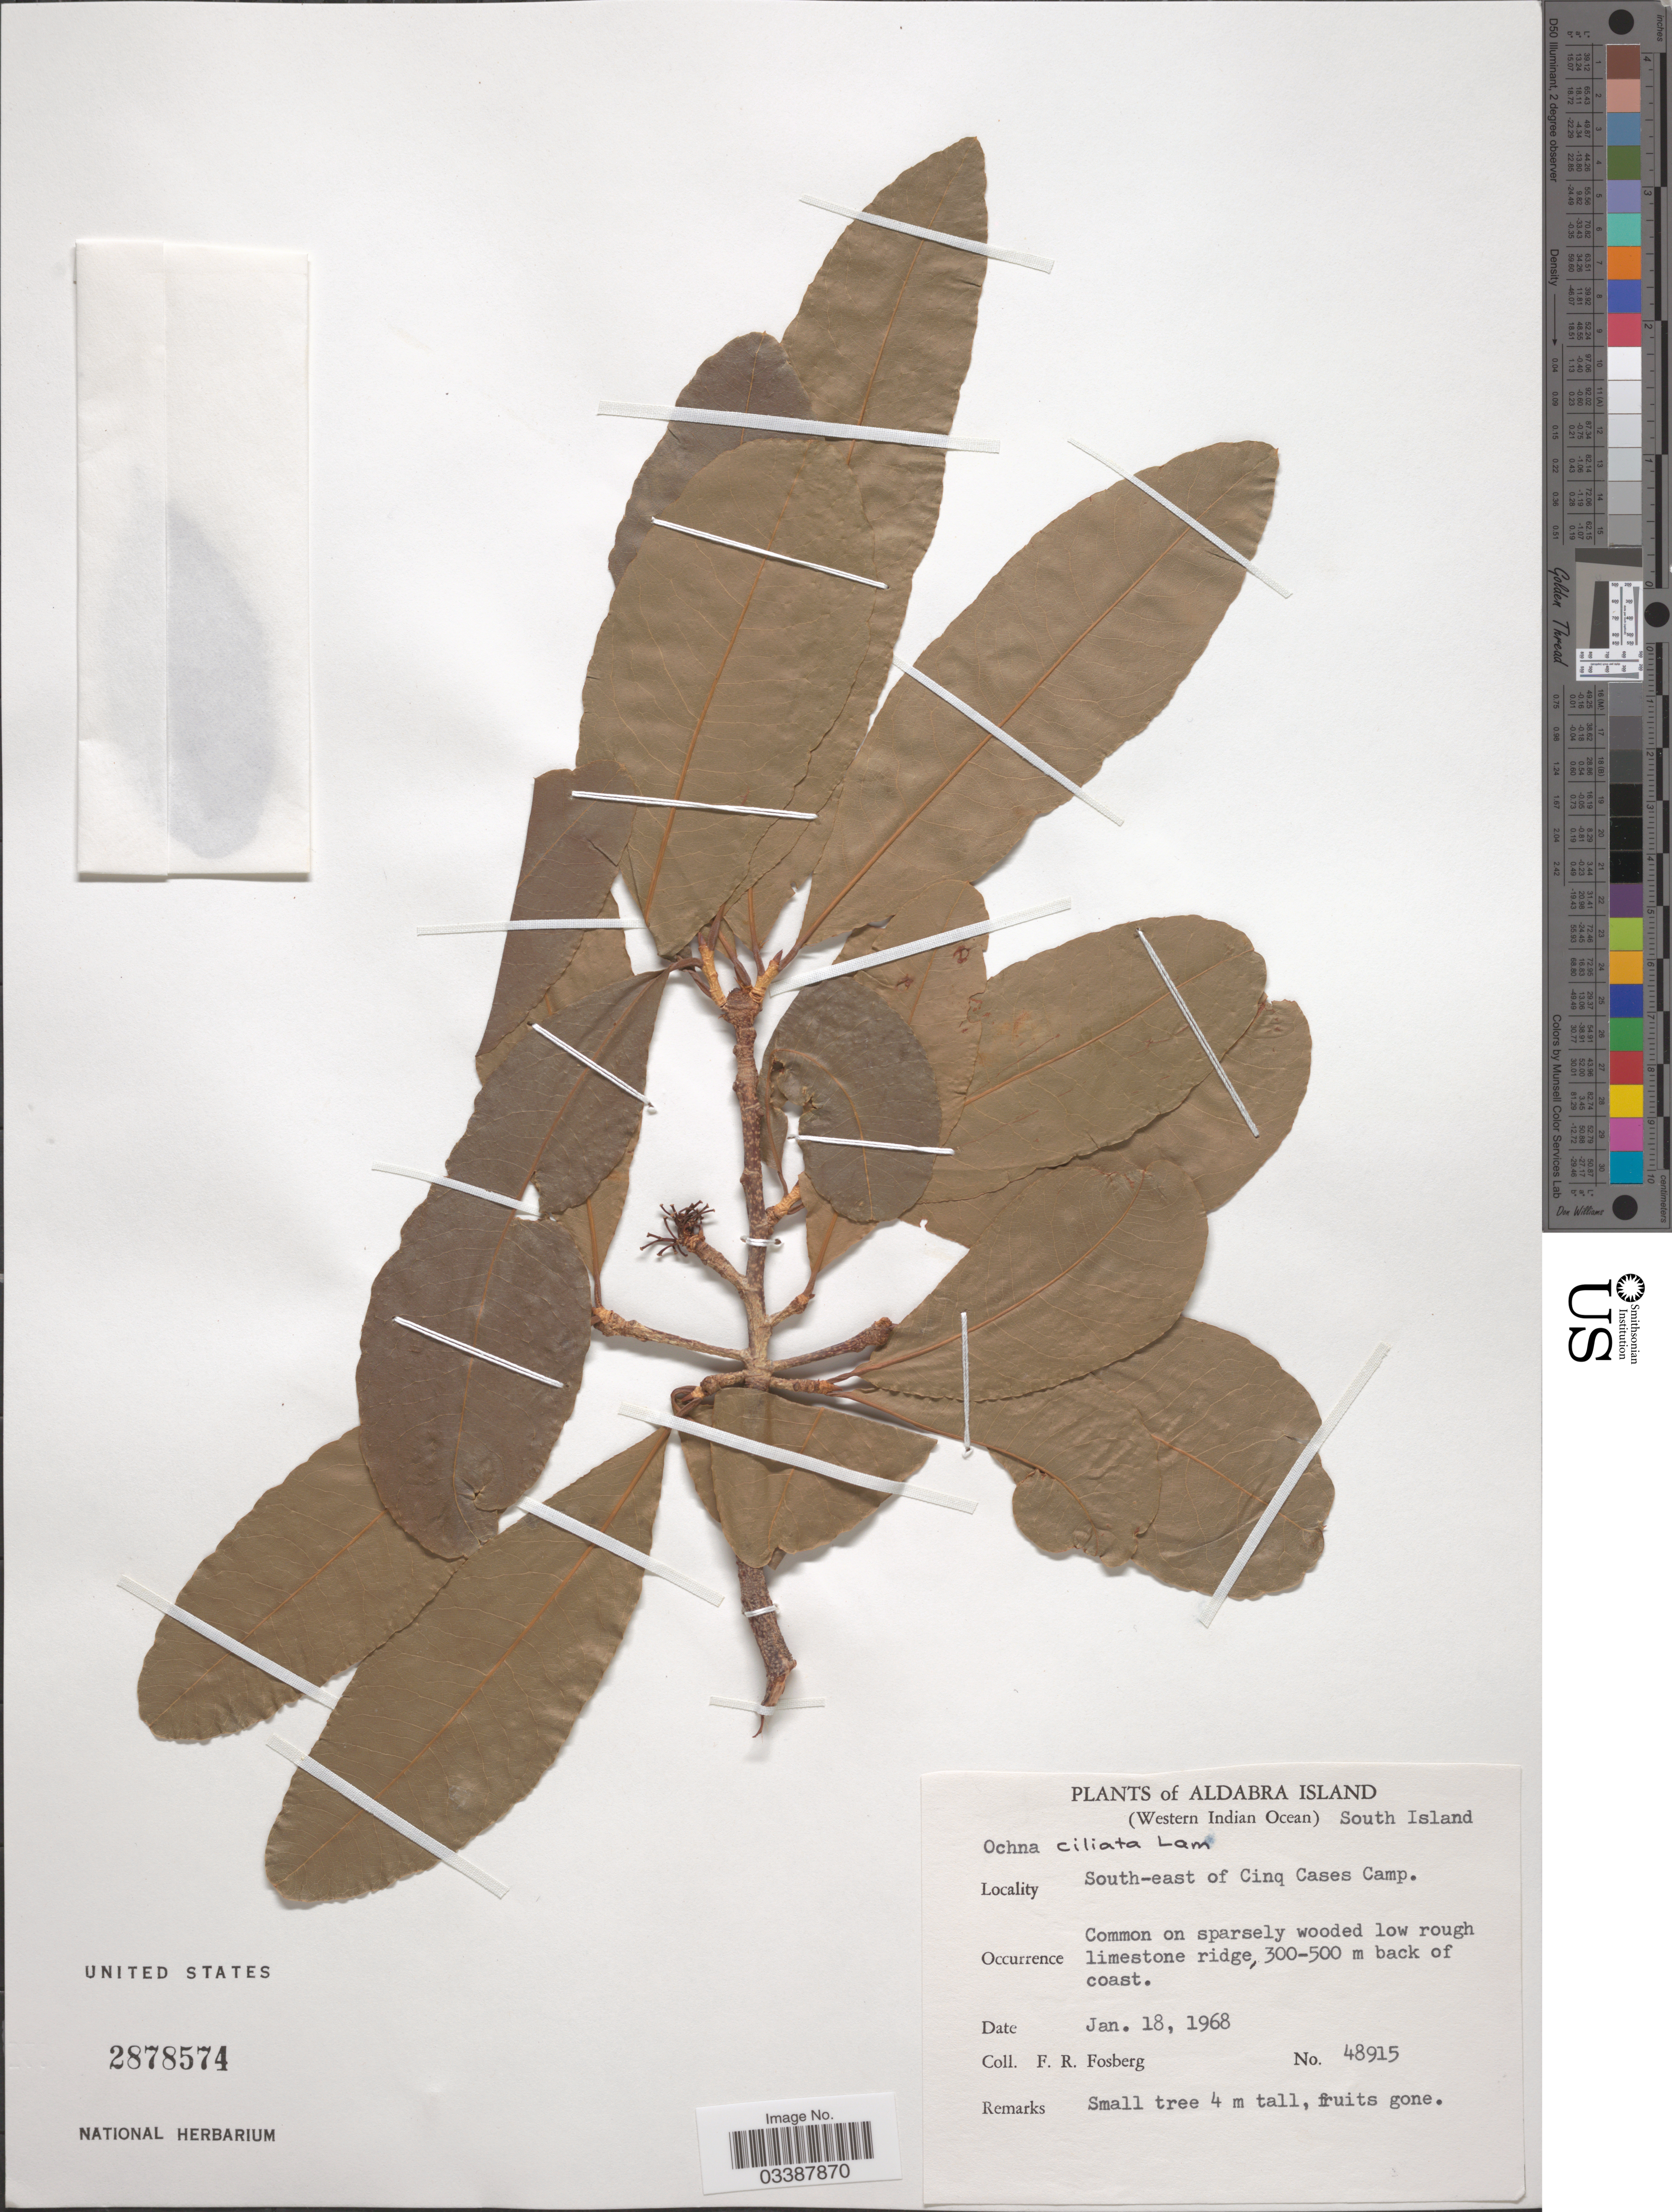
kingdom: Plantae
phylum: Tracheophyta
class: Magnoliopsida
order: Malpighiales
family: Ochnaceae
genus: Ochna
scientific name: Ochna ciliata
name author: Lam.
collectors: F. R. Fosberg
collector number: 48915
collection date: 1968-01-18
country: Seychelles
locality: Aldabra Island. (Western Indian Ocean) South Island. South-east of Cinq Cases Camp.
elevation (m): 300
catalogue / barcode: US 2878574